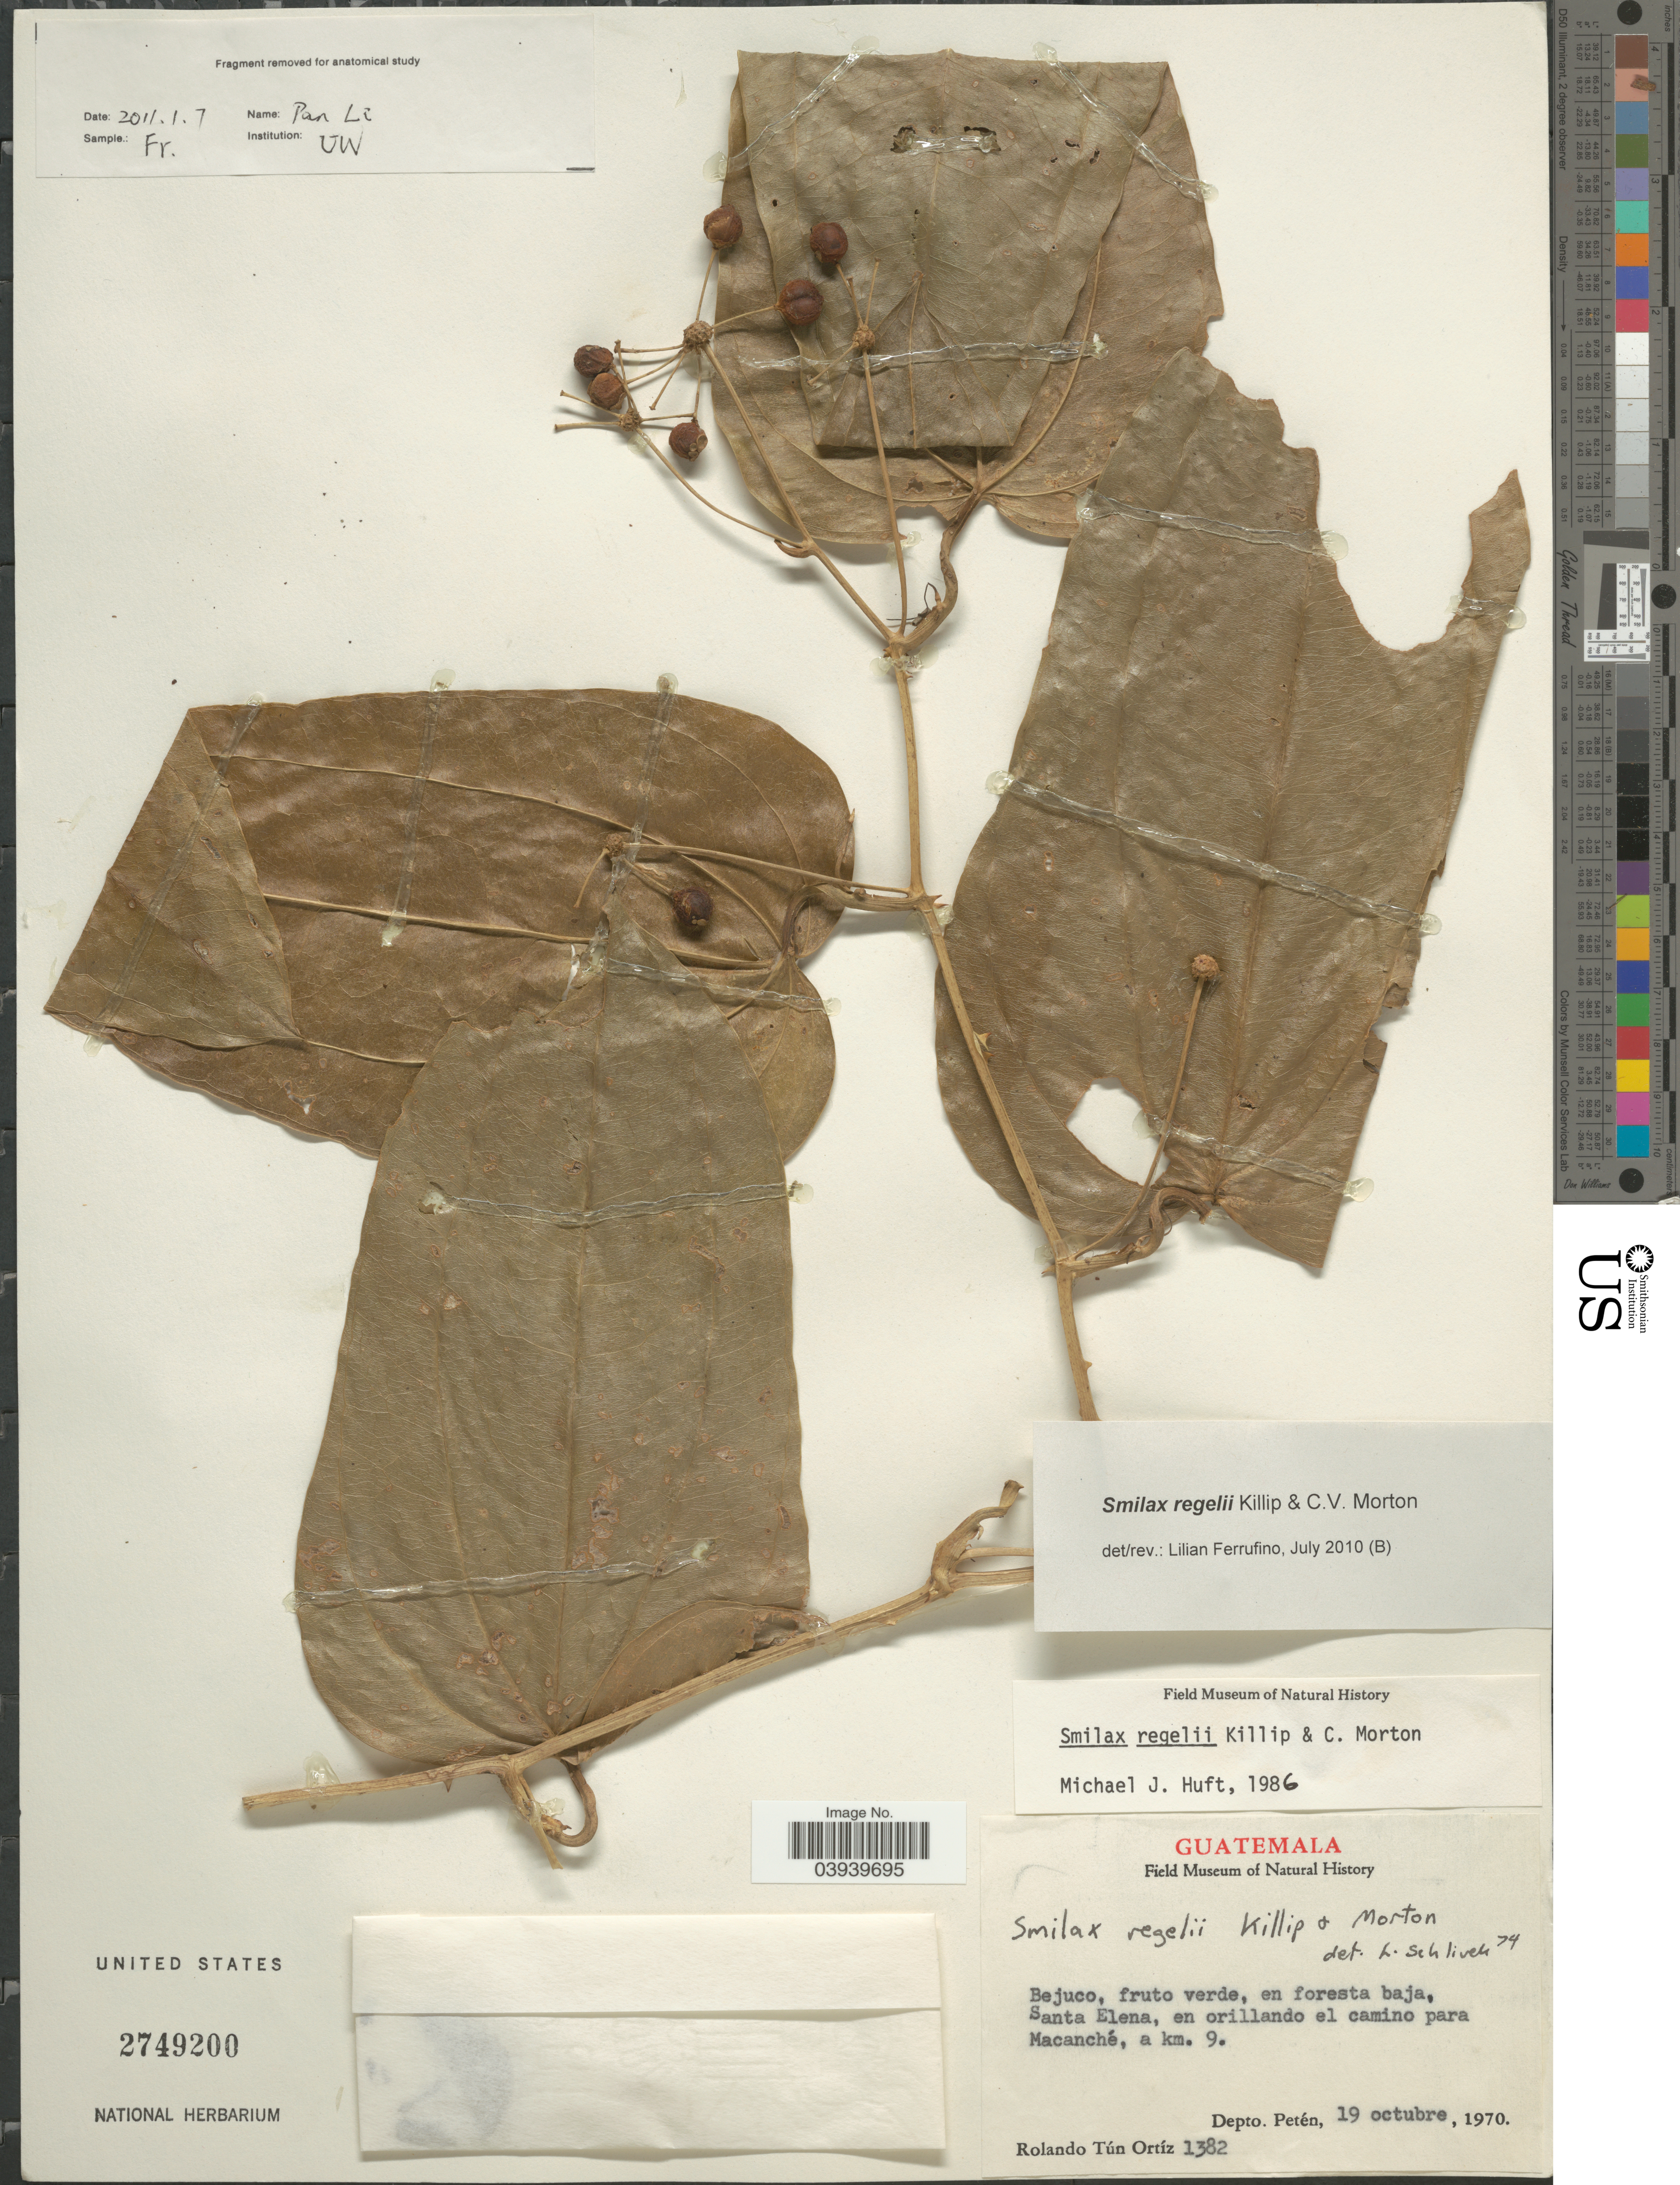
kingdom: Plantae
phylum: Tracheophyta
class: Liliopsida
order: Liliales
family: Smilacaceae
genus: Smilax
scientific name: Smilax regelii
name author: Killip & C.V. Morton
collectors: R. T. Ortíz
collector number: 1382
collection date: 1970-10-19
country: Guatemala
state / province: El Peten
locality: Santa Elena, en orillando el camino para Macanché, a km. 9. Depto. Petén.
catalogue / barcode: US 2749200